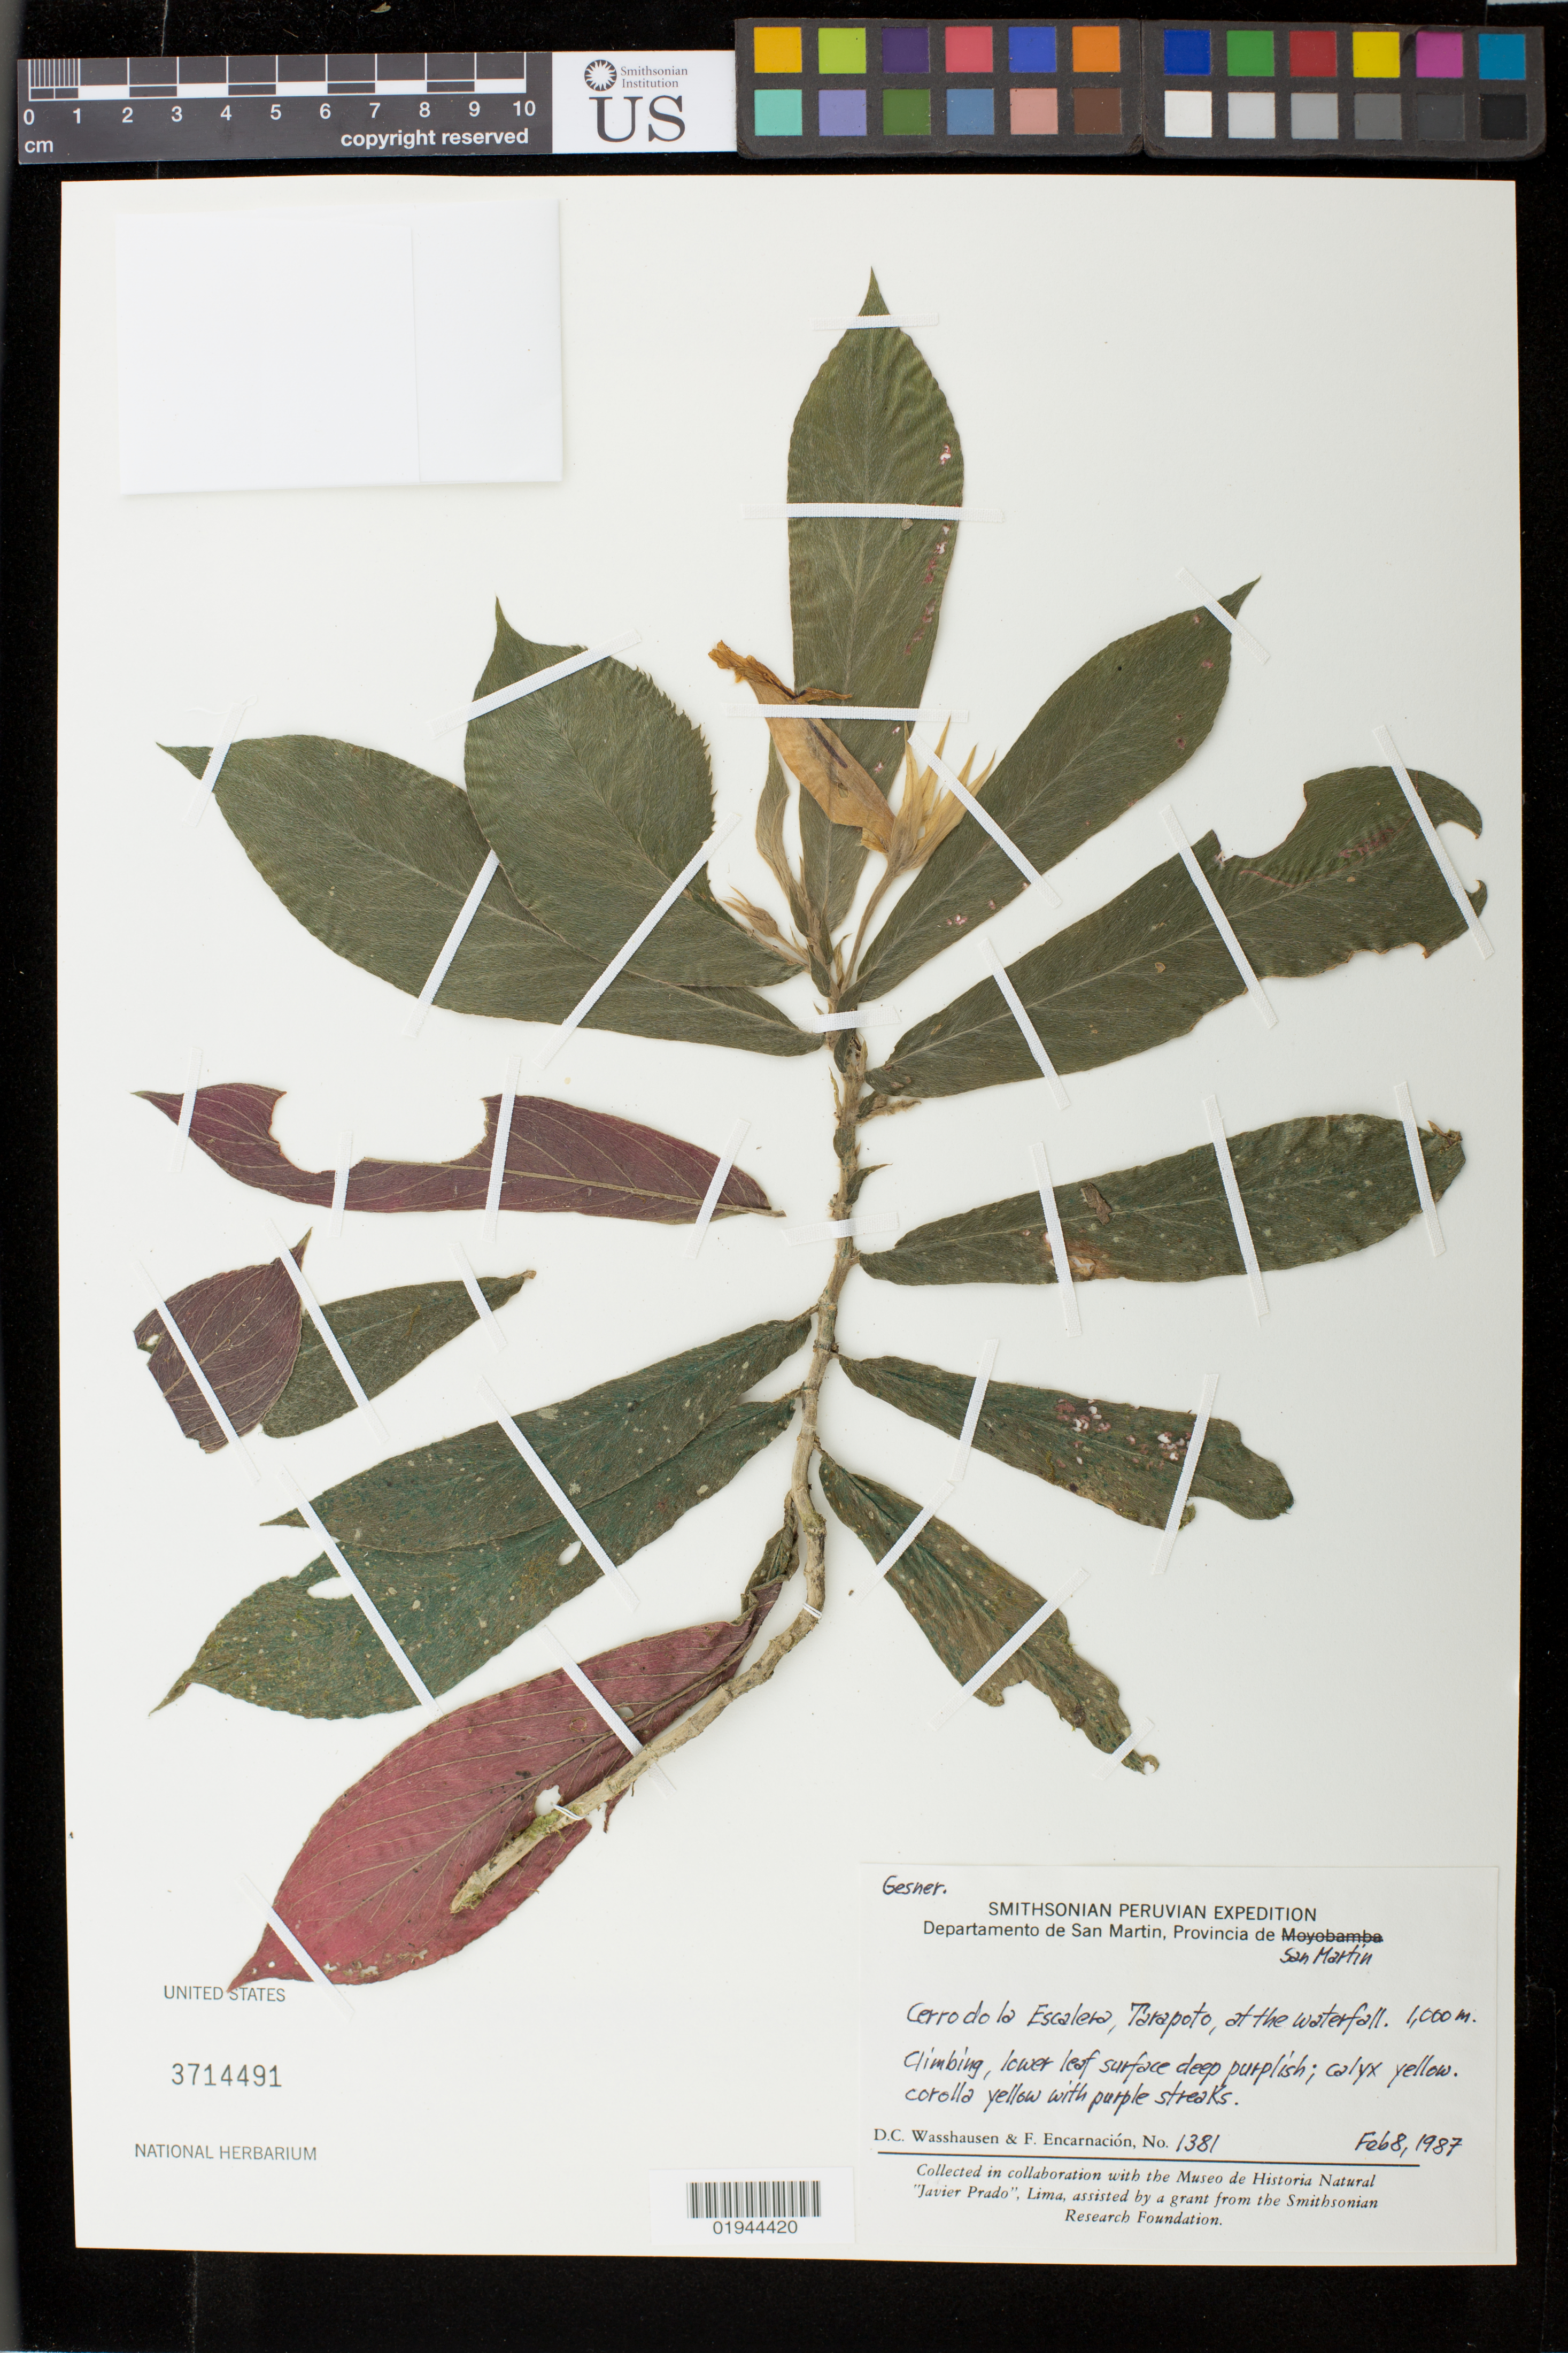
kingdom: Plantae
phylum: Tracheophyta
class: Magnoliopsida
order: Lamiales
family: Gesneriaceae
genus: Columnea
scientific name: Columnea ericae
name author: Mansf.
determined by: Skog, Laurence E.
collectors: D. C. Wasshausen & F. Encarnación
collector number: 1381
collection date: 1987-02-08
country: Peru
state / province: San Martín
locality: Cerro de la Escalera, Tarapoto, at the waterfall.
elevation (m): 1000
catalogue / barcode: US 3714491